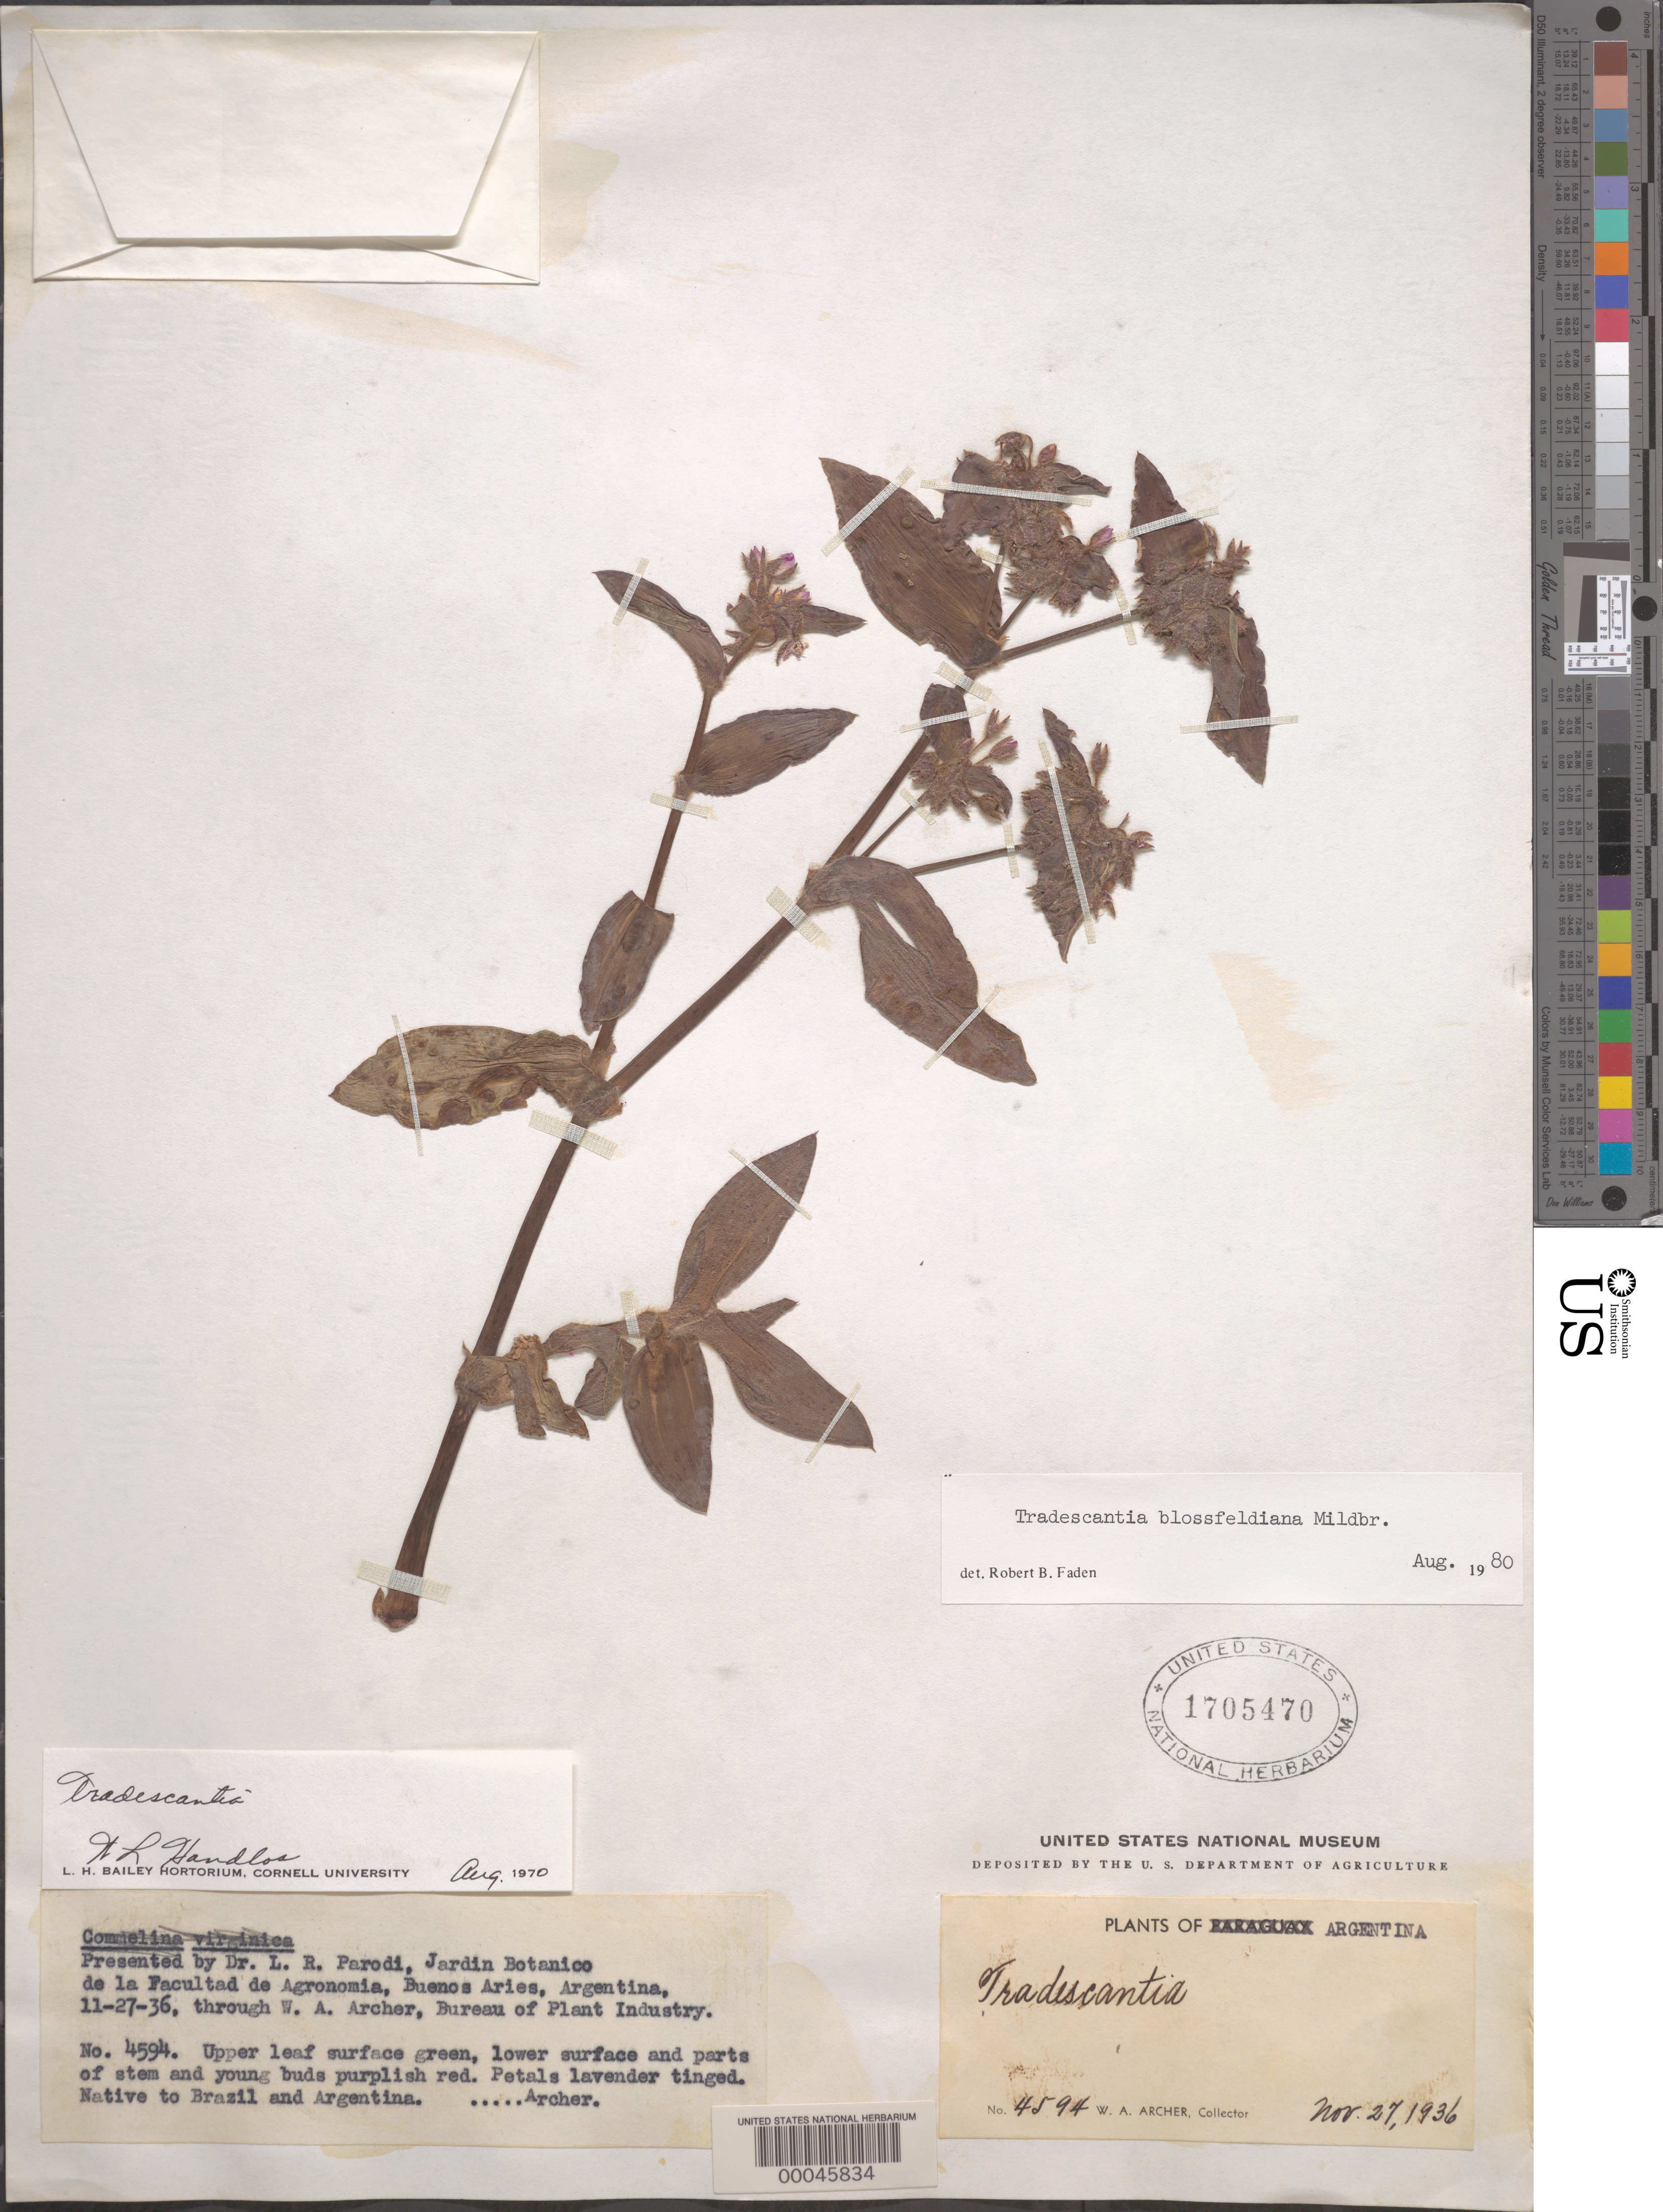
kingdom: Plantae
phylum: Tracheophyta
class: Liliopsida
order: Commelinales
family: Commelinaceae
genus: Tradescantia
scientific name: Tradescantia blossfeldiana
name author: Mildbr.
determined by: Faden, Robert B., (US), Smithsonian Institution - National Museum of Natural History (UNITED STATES)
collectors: W. A. Archer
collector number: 4594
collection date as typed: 27 Nov 1936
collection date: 1936-11-27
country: Argentina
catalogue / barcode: US 1705470